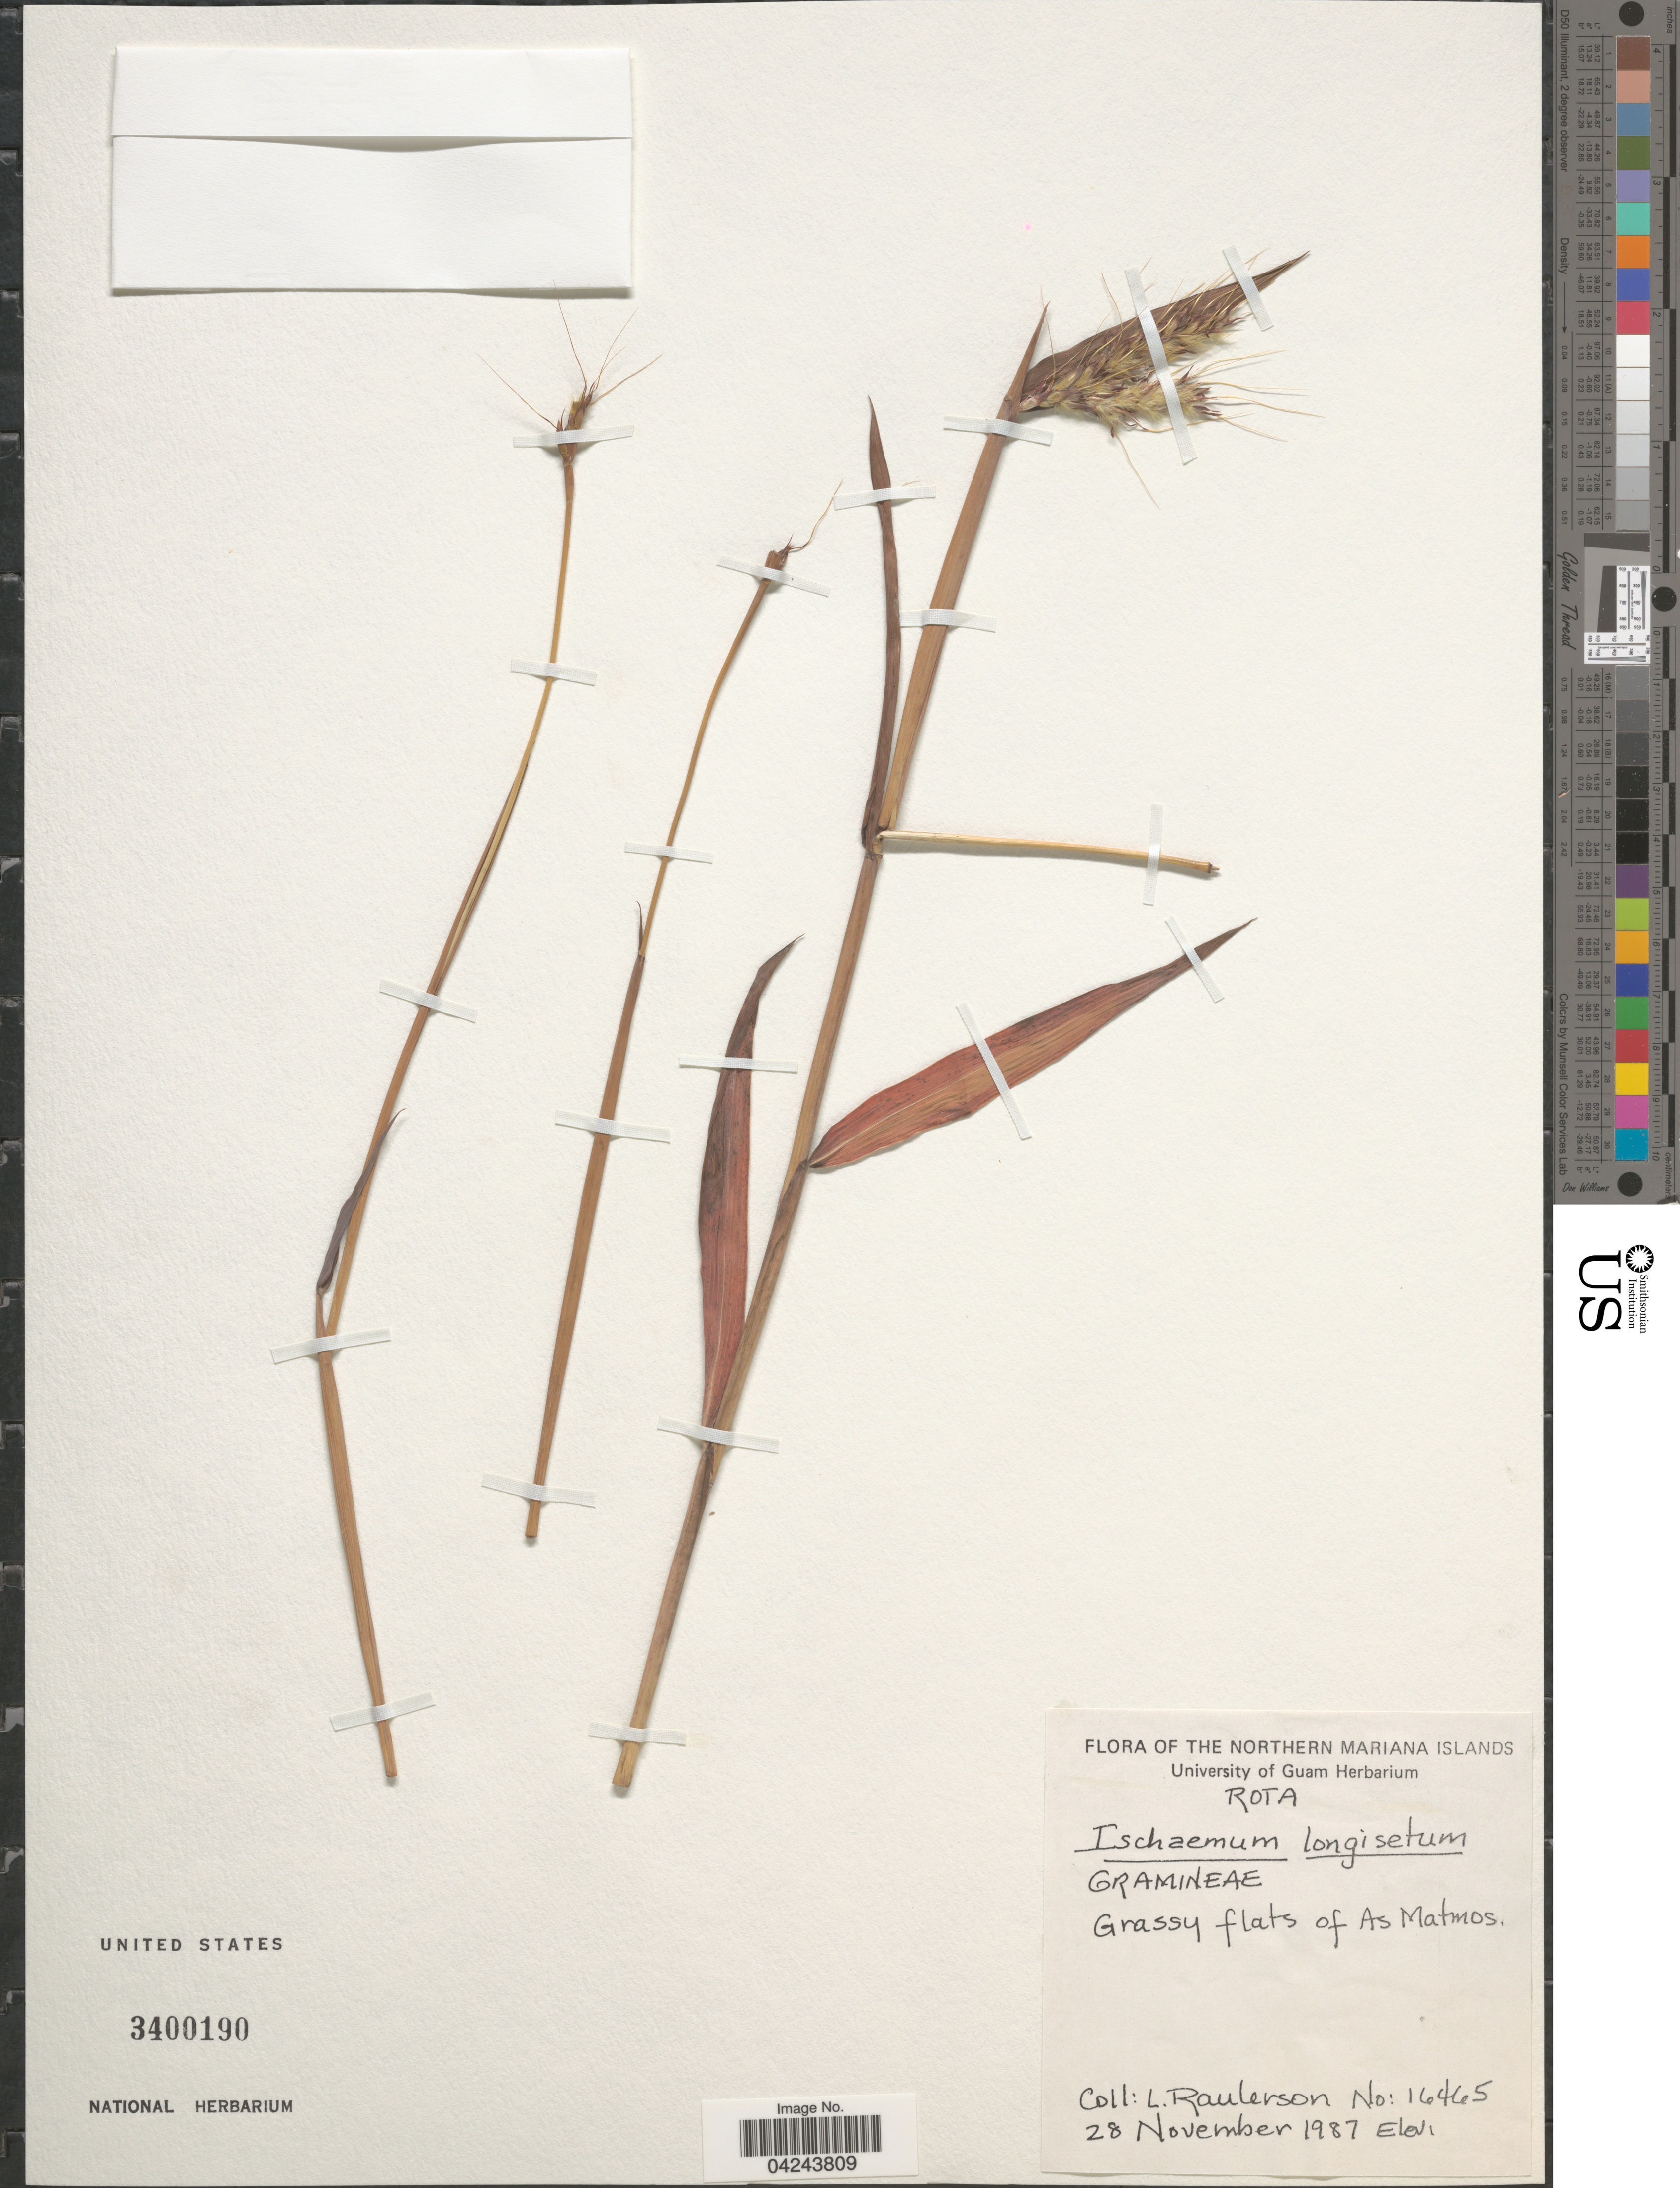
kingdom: Plantae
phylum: Tracheophyta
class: Liliopsida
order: Poales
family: Poaceae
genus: Ischaemum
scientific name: Ischaemum longisetum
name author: Merr.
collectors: L. Raulerson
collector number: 16465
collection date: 1987-11-28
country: Northern Mariana Islands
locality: Rota. Grassy flats of As Matmos.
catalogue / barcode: US 3400190